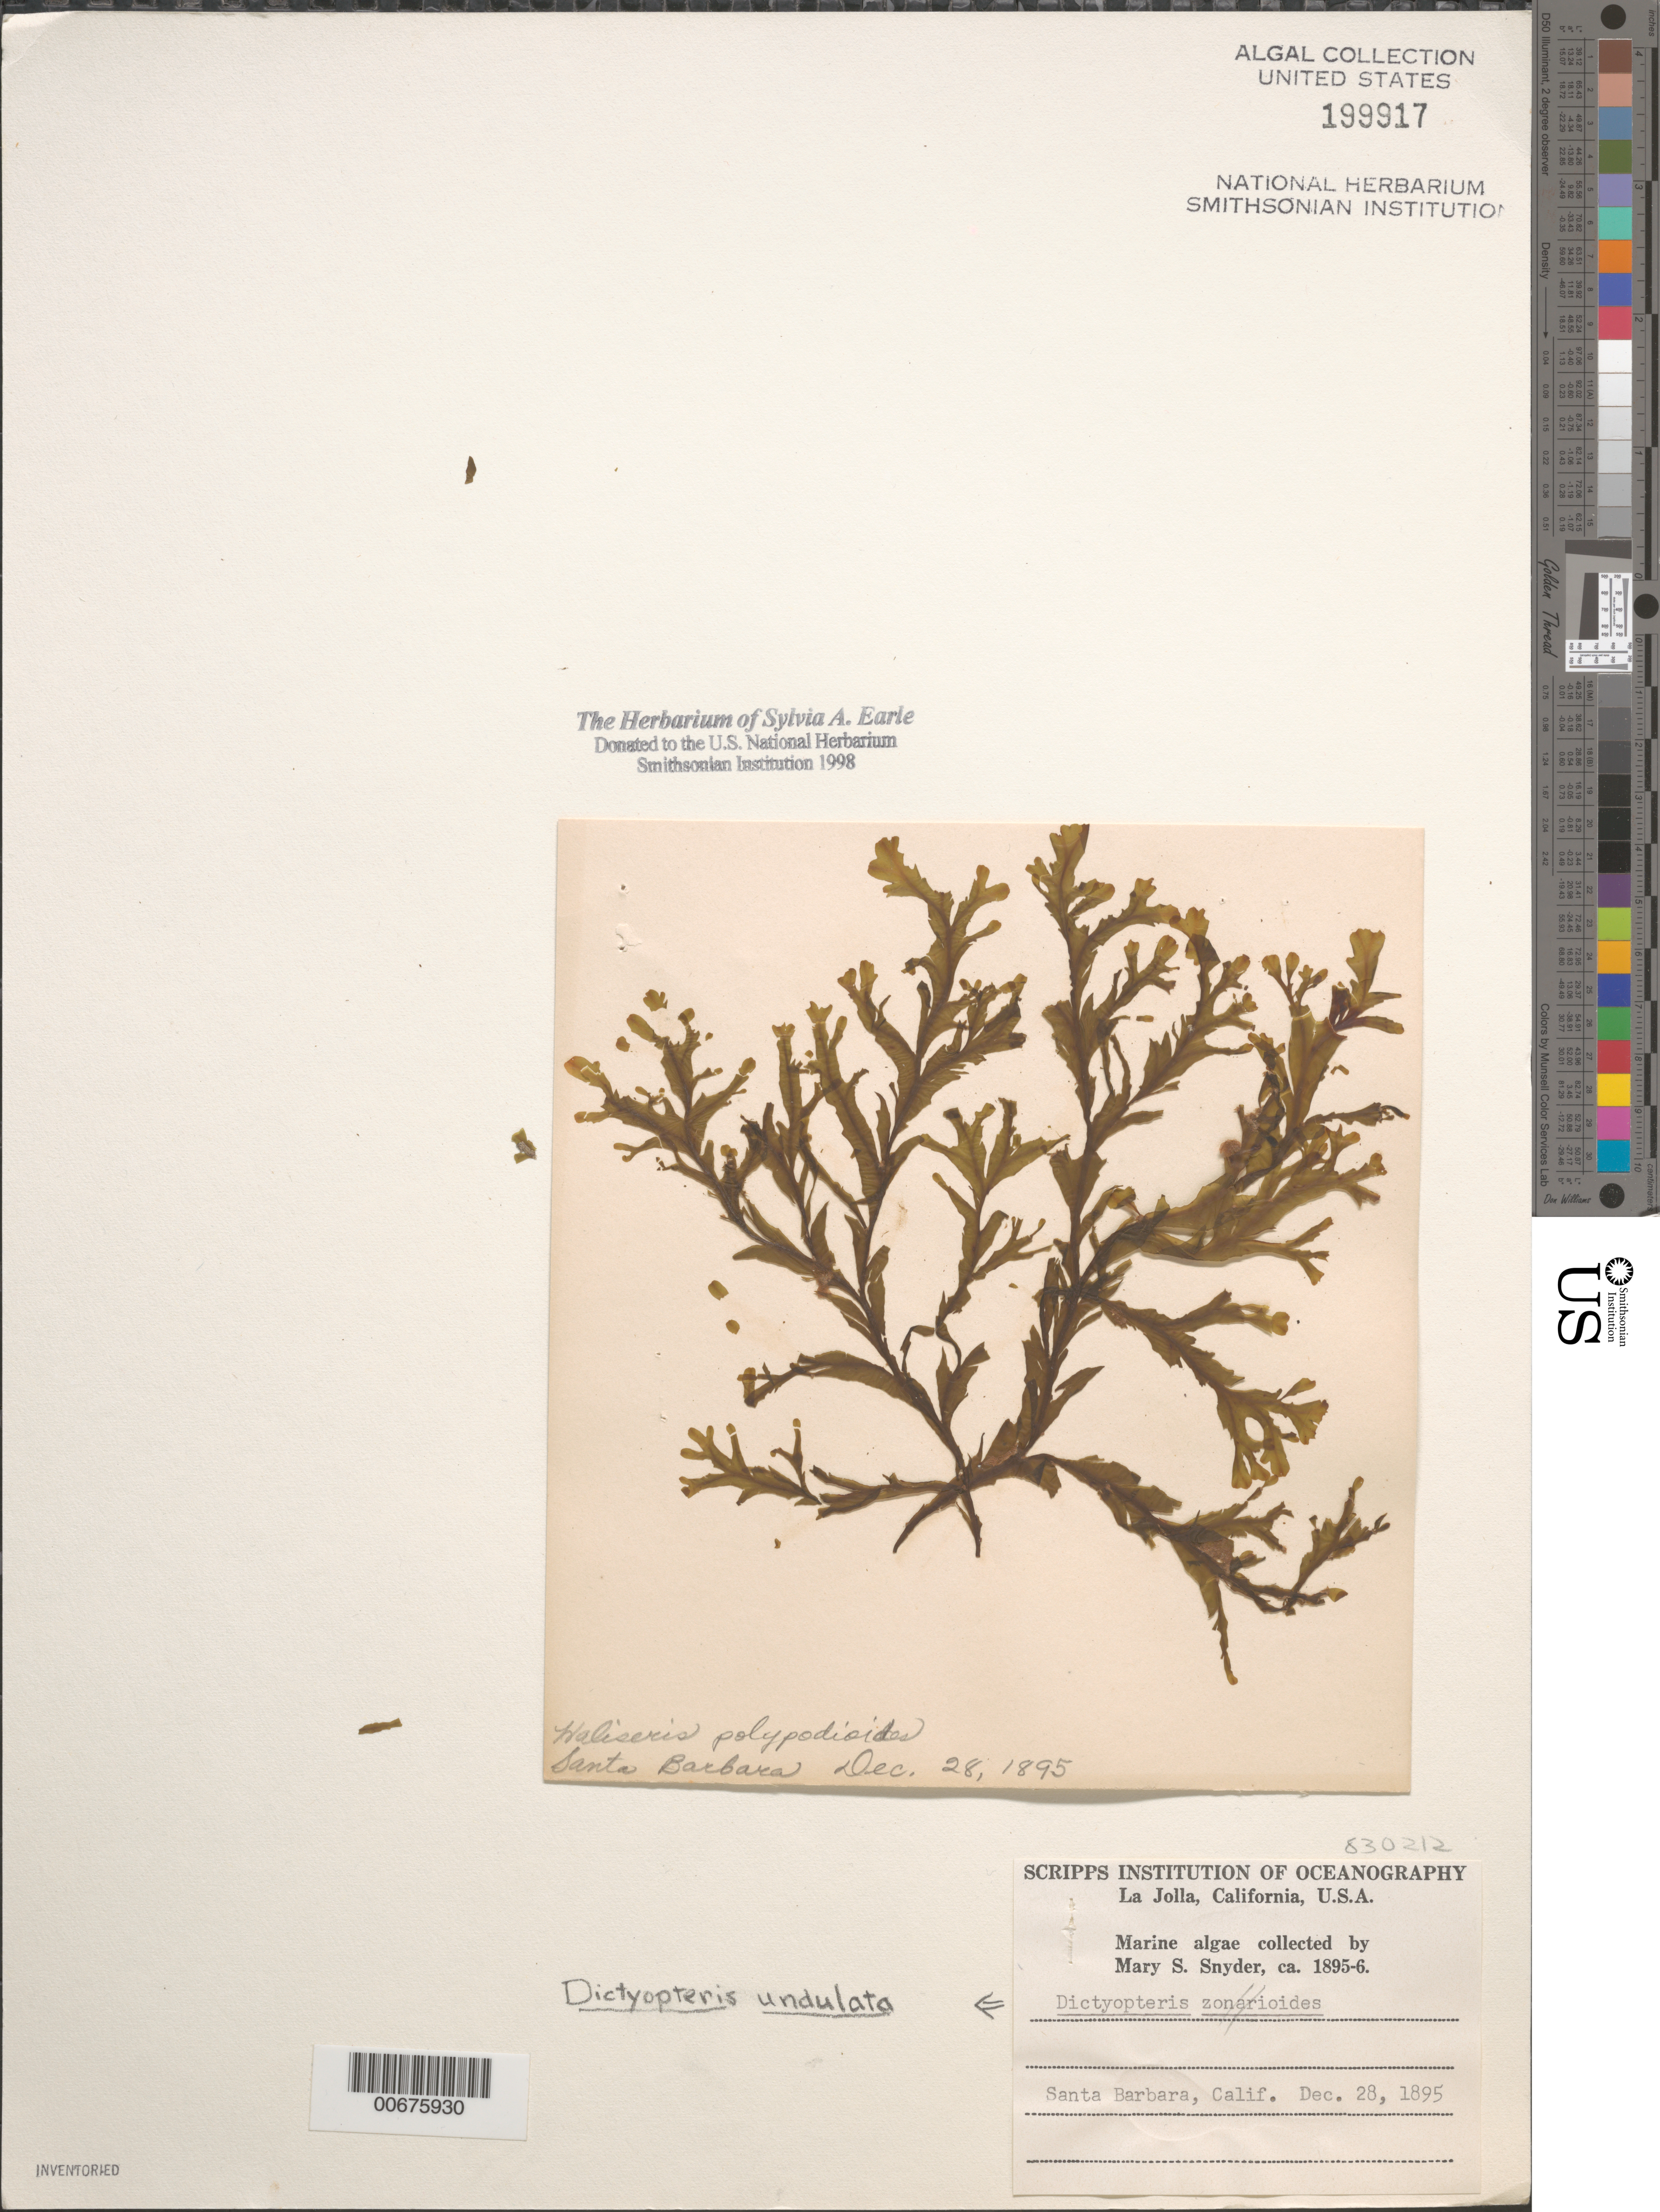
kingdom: Chromista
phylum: Ochrophyta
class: Phaeophyceae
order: Dictyotales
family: Dictyotaceae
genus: Dictyopteris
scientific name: Dictyopteris undulata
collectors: M. Snyder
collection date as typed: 28 Dec 1895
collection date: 1895-12-28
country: United States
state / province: California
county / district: Santa Barbara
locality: Santa Barbara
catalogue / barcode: US 199917